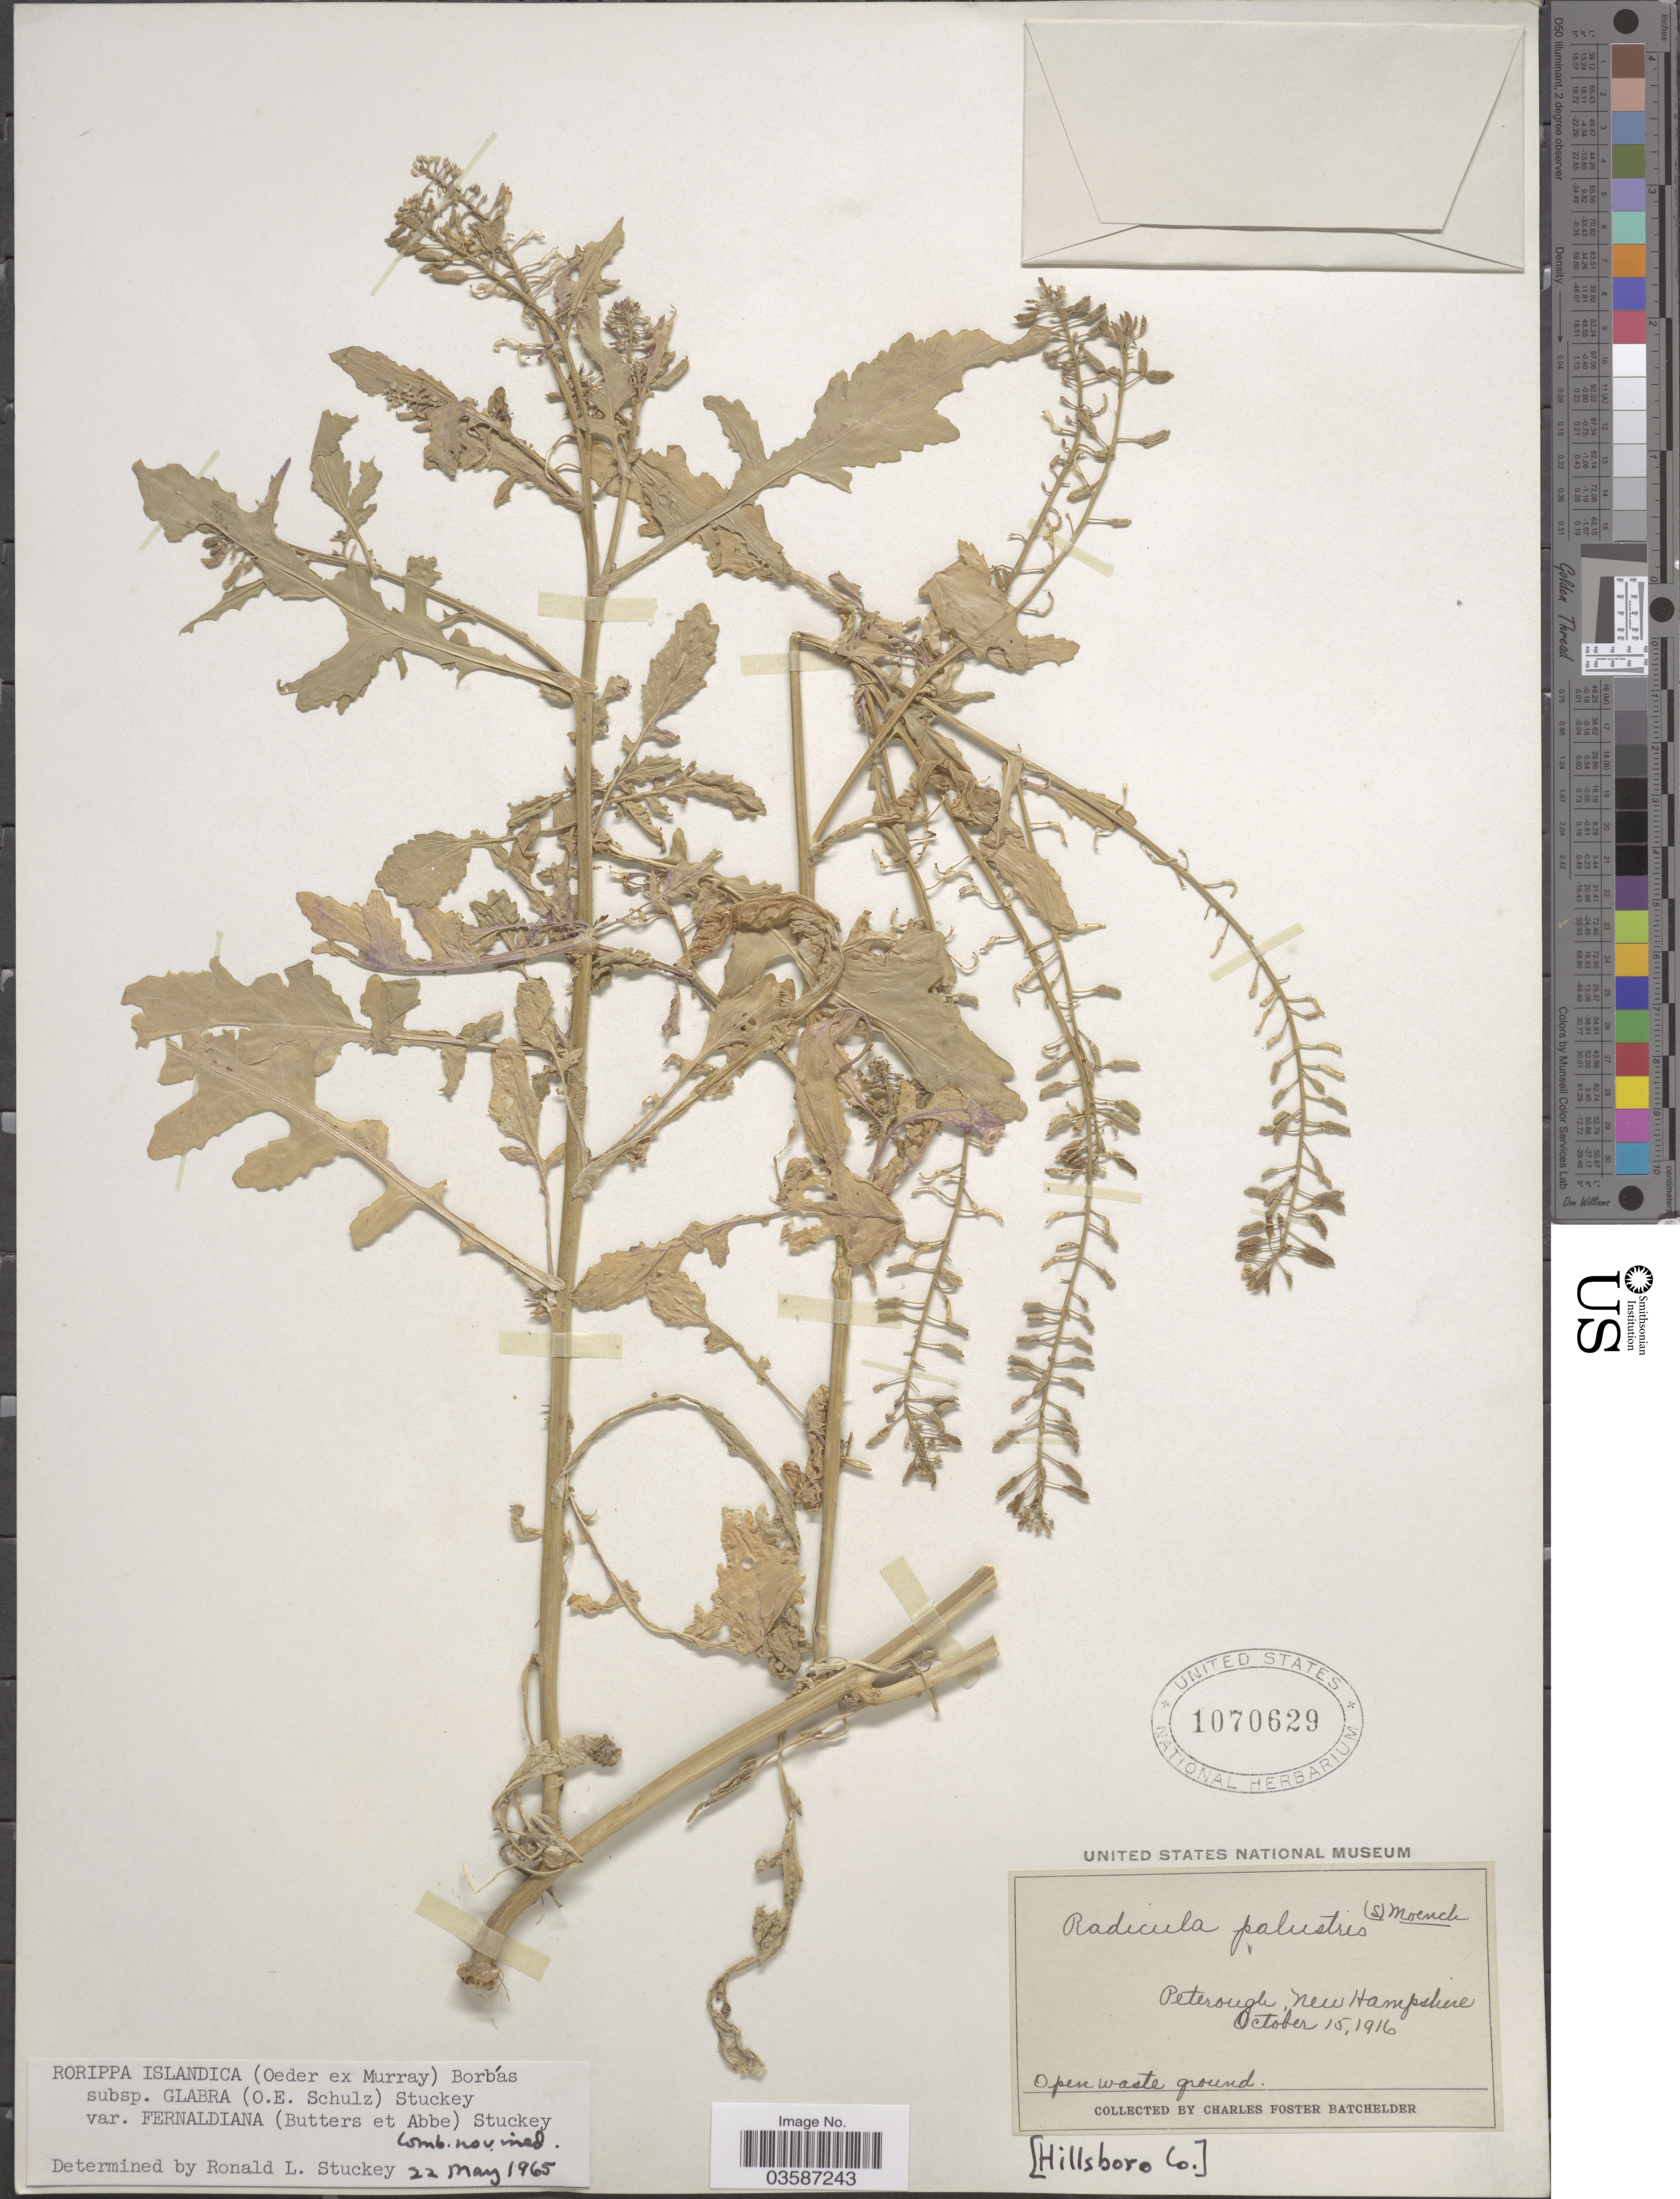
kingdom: Plantae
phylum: Tracheophyta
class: Magnoliopsida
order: Brassicales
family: Brassicaceae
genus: Rorippa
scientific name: Rorippa islandica var. fernaldiana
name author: Butters & Abbe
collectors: C. Batchelder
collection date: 1916-10-15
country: United States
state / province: New Hampshire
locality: Peterough. Hillsboro Co.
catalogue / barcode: US 1070629